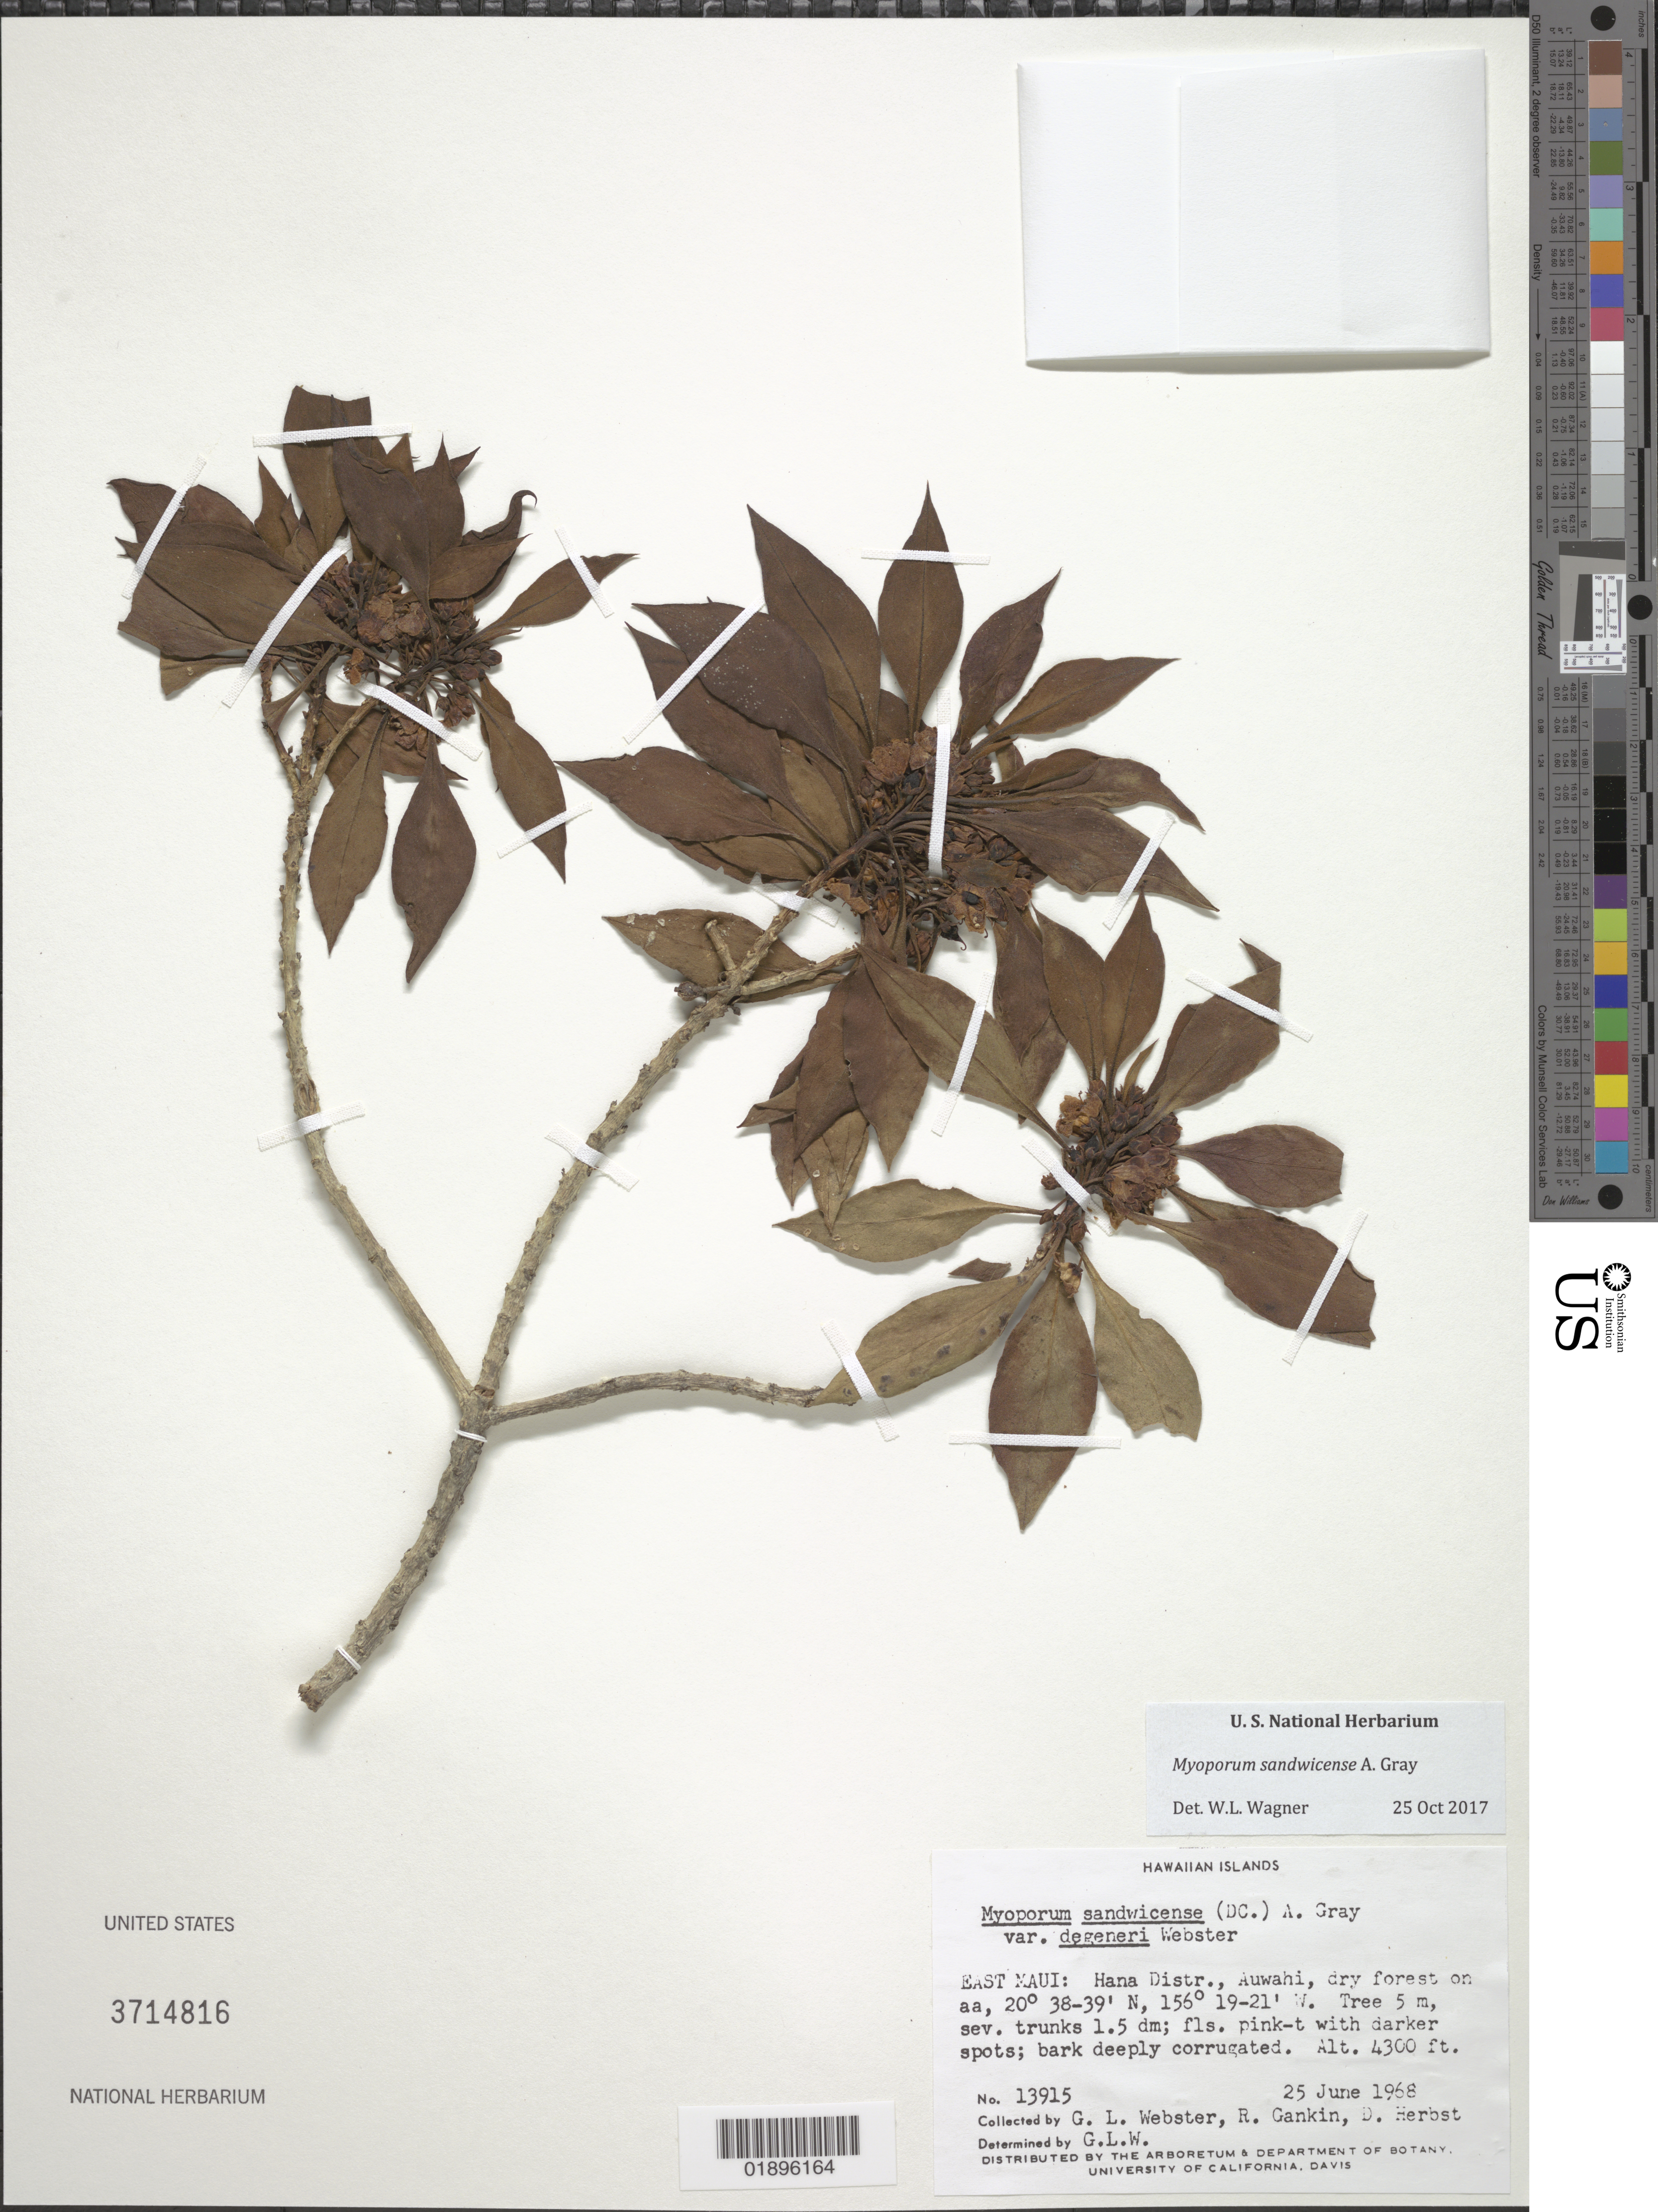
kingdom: Plantae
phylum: Tracheophyta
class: Magnoliopsida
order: Lamiales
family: Scrophulariaceae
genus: Myoporum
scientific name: Myoporum degeneri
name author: (G.L. Webster) O. Deg. & I. Deg.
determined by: Wagner, W. L., (BOT), Smithsonian Institution - National Museum of Natural History (UNITED STATES)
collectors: G. L. Webster, R. Gankin & D. R. Herbst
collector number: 13915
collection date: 1968-06-25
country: United States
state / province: Hawaii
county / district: Maui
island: Maui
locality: East Maui, Hana District, Auwahi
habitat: Dry forest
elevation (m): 1311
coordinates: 20 38-39 N, 156 19-21 W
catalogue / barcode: US 3714816